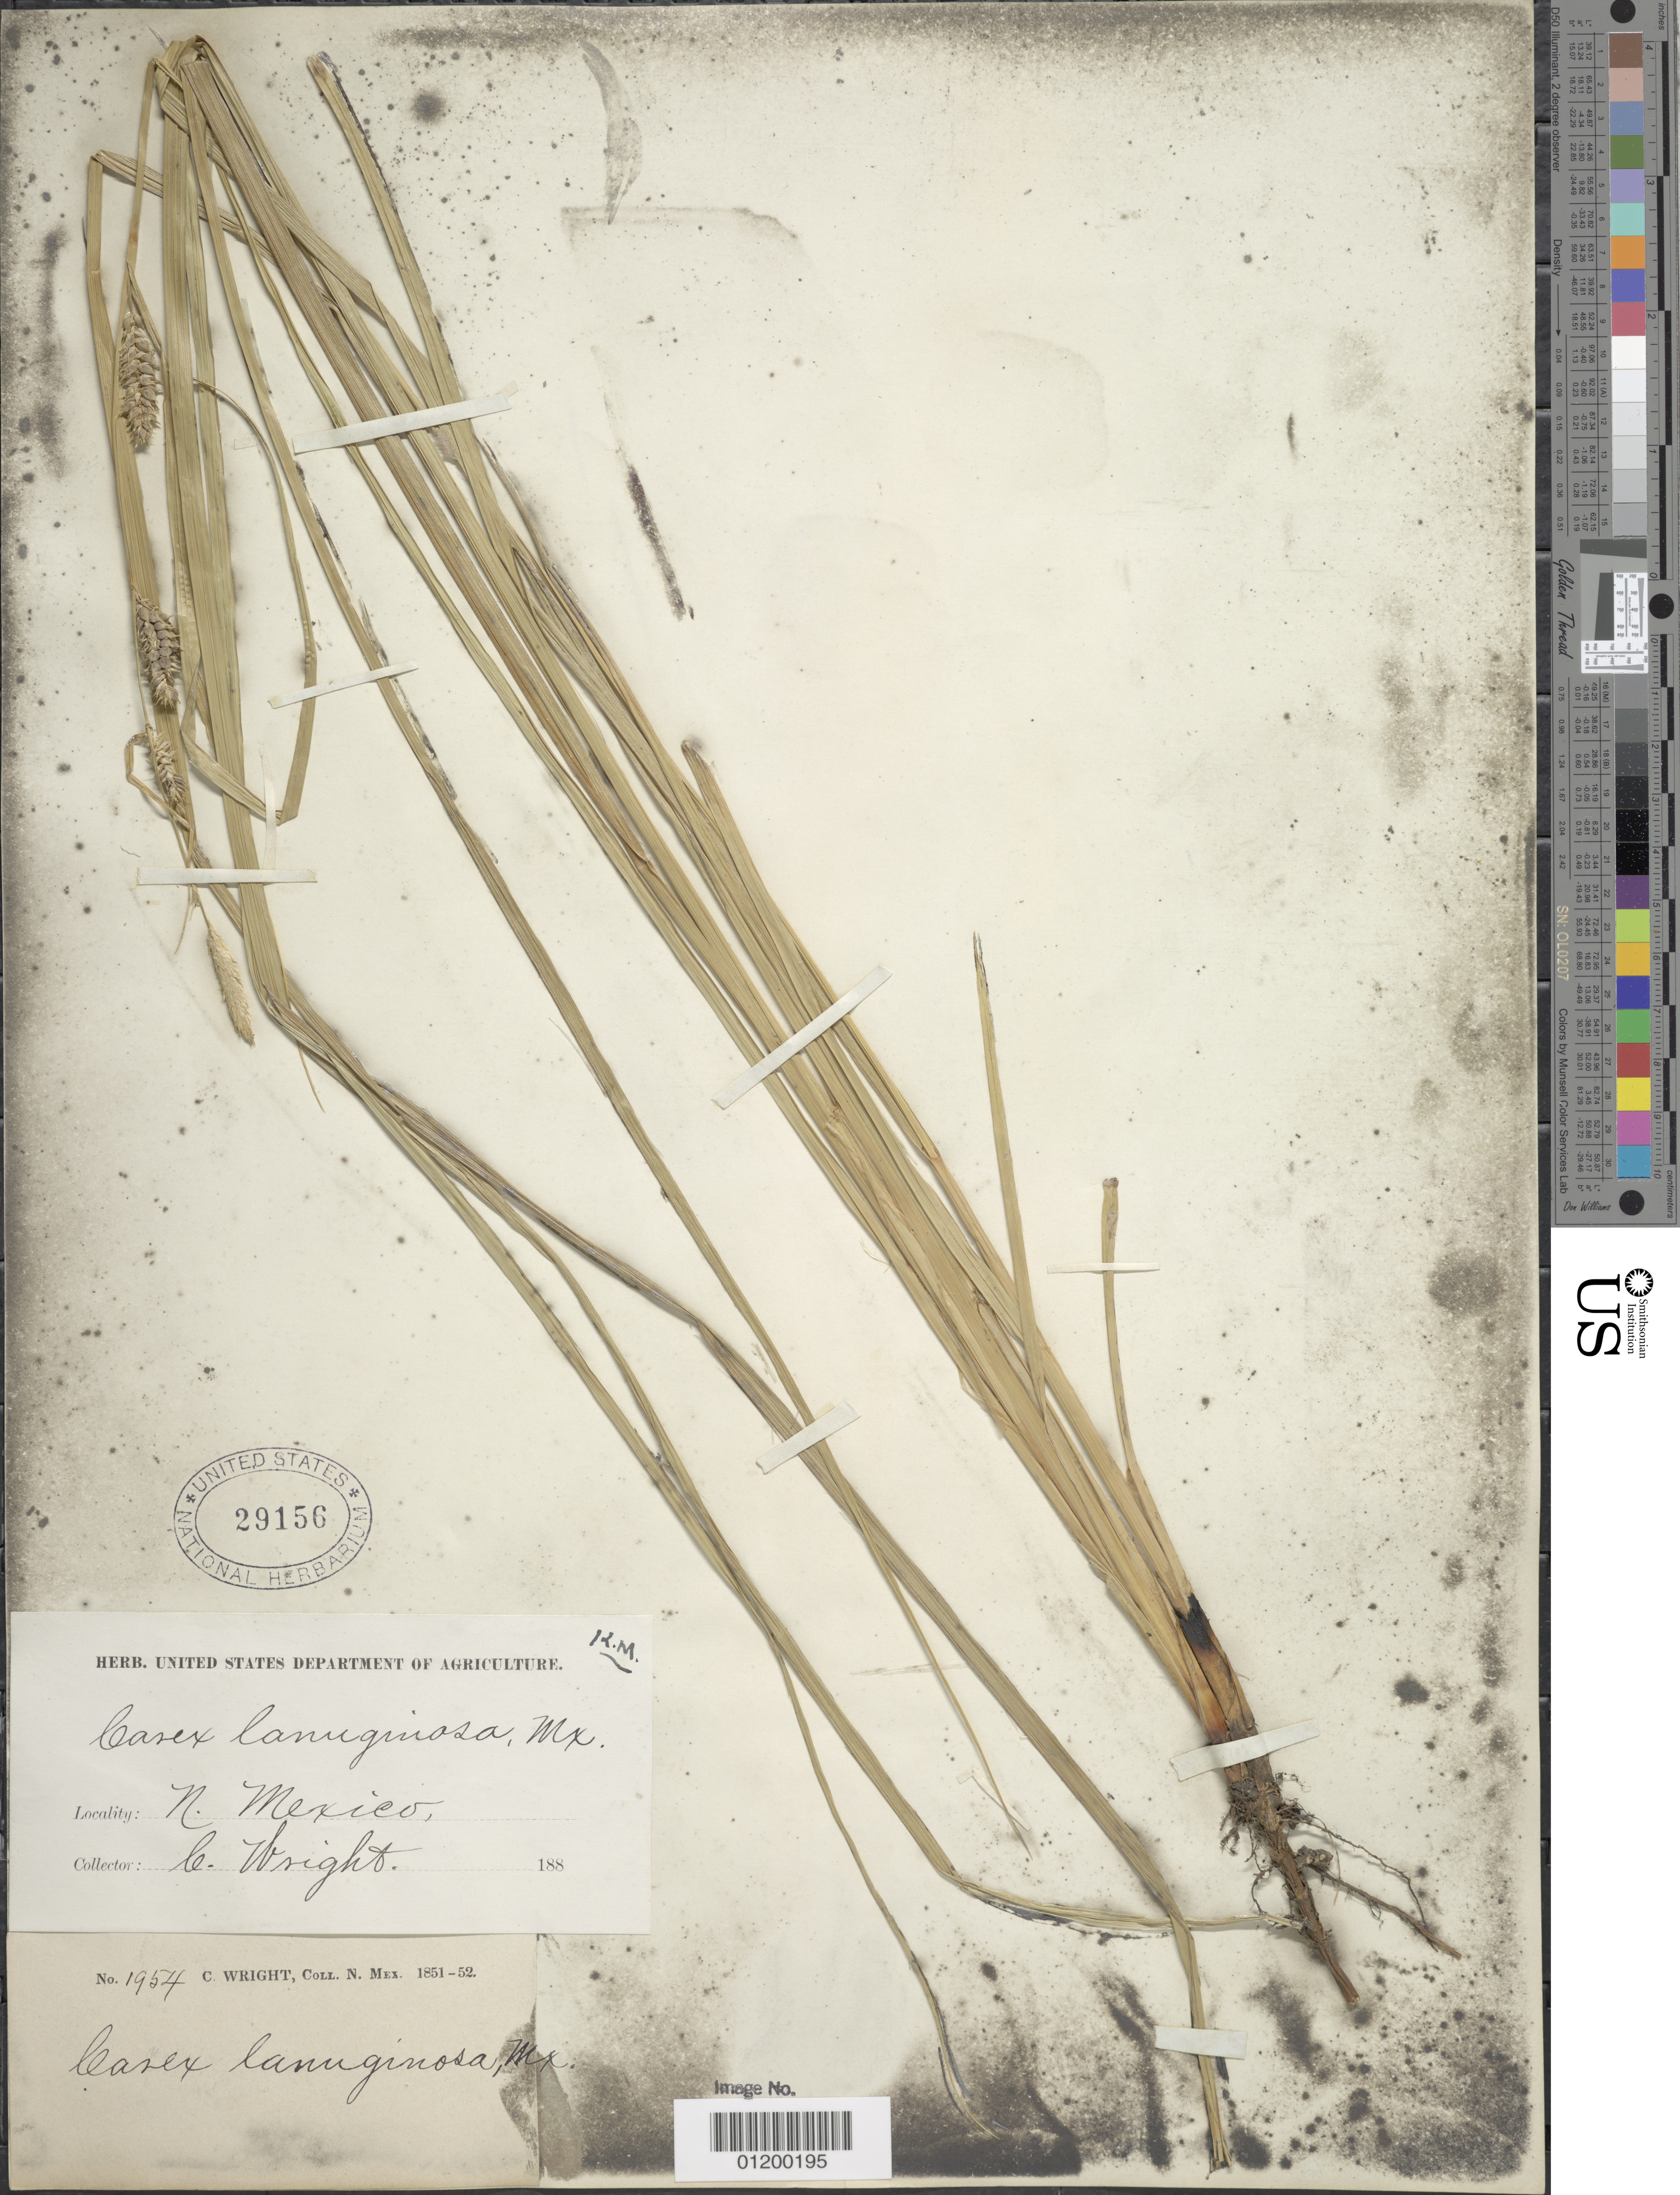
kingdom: Plantae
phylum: Tracheophyta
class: Liliopsida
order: Poales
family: Cyperaceae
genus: Carex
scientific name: Carex pellita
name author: Muhl. ex Willd.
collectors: C. Wright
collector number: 1954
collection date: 1851/1852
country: United States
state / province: New Mexico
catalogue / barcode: US 29156